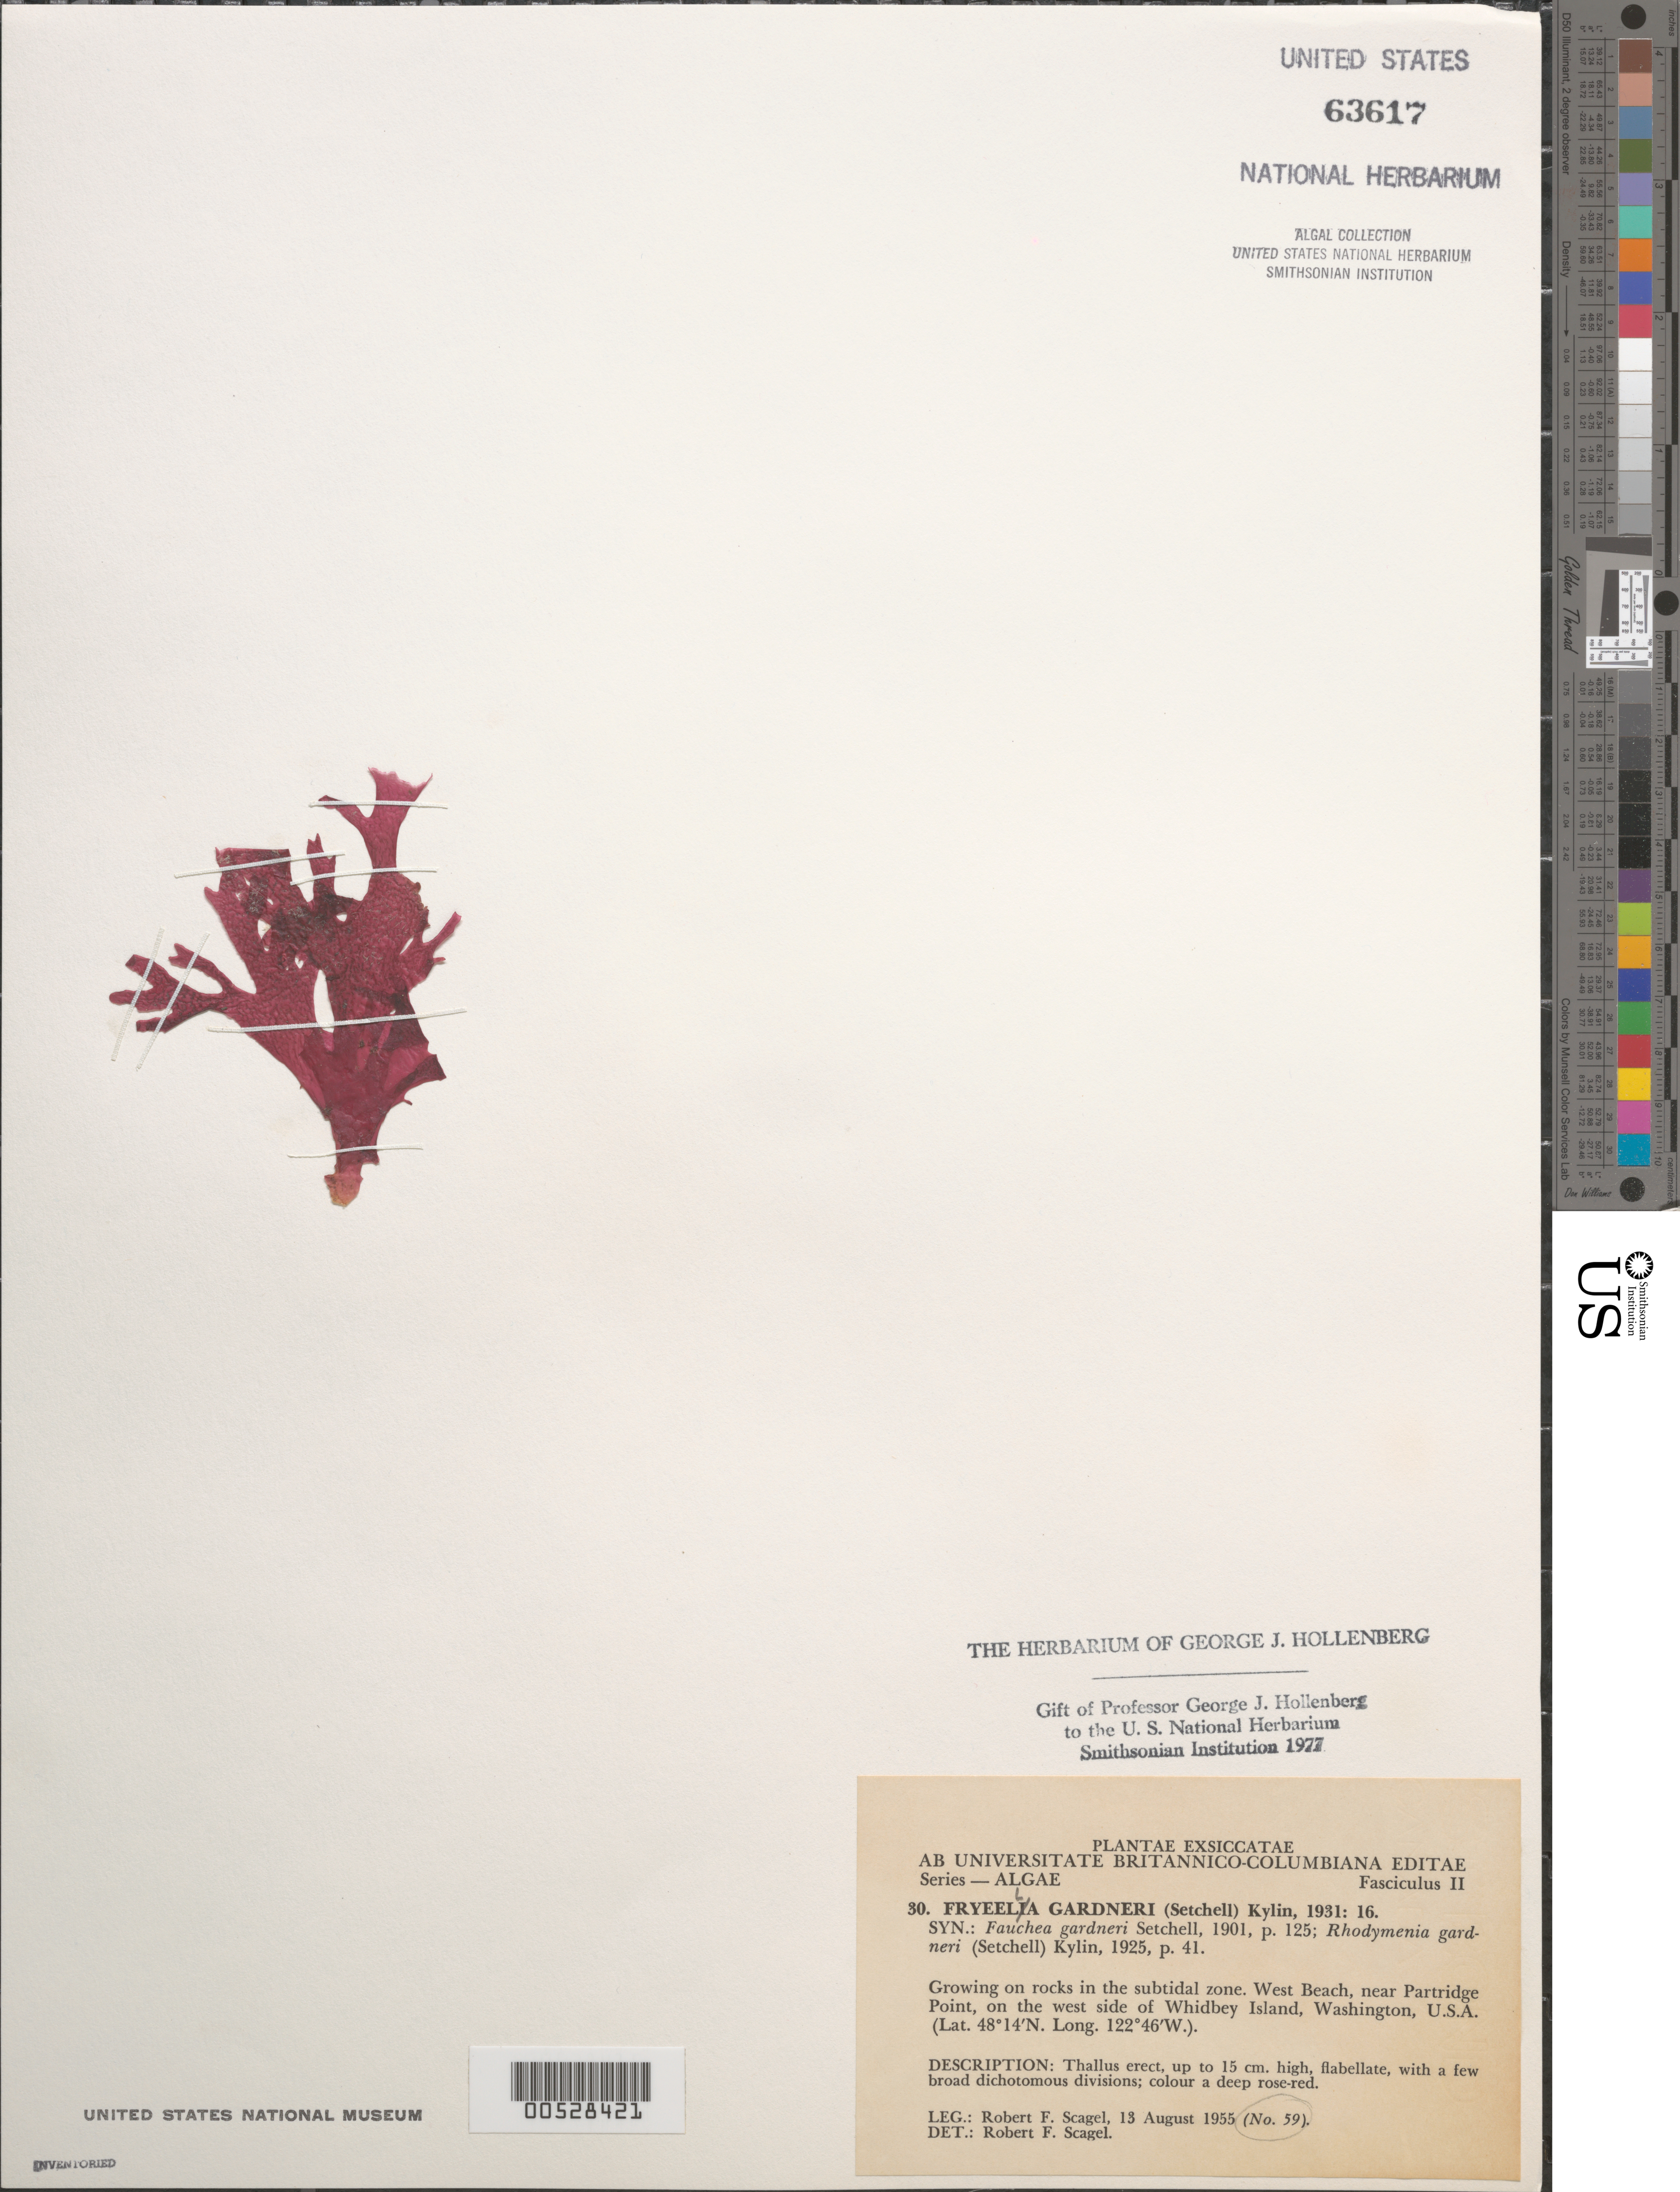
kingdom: Plantae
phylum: Rhodophyta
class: Florideophyceae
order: Rhodymeniales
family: Fryeellaceae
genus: Fryeella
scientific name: Fryeella gardneri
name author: (Setch.) Kylin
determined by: Scagel, R. F.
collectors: R. F. Scagel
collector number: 59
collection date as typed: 13 Aug 1955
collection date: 1955-08-13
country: United States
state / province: Washington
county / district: Island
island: Whidbey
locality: West Beach, near Partridge Point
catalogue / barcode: US 63617